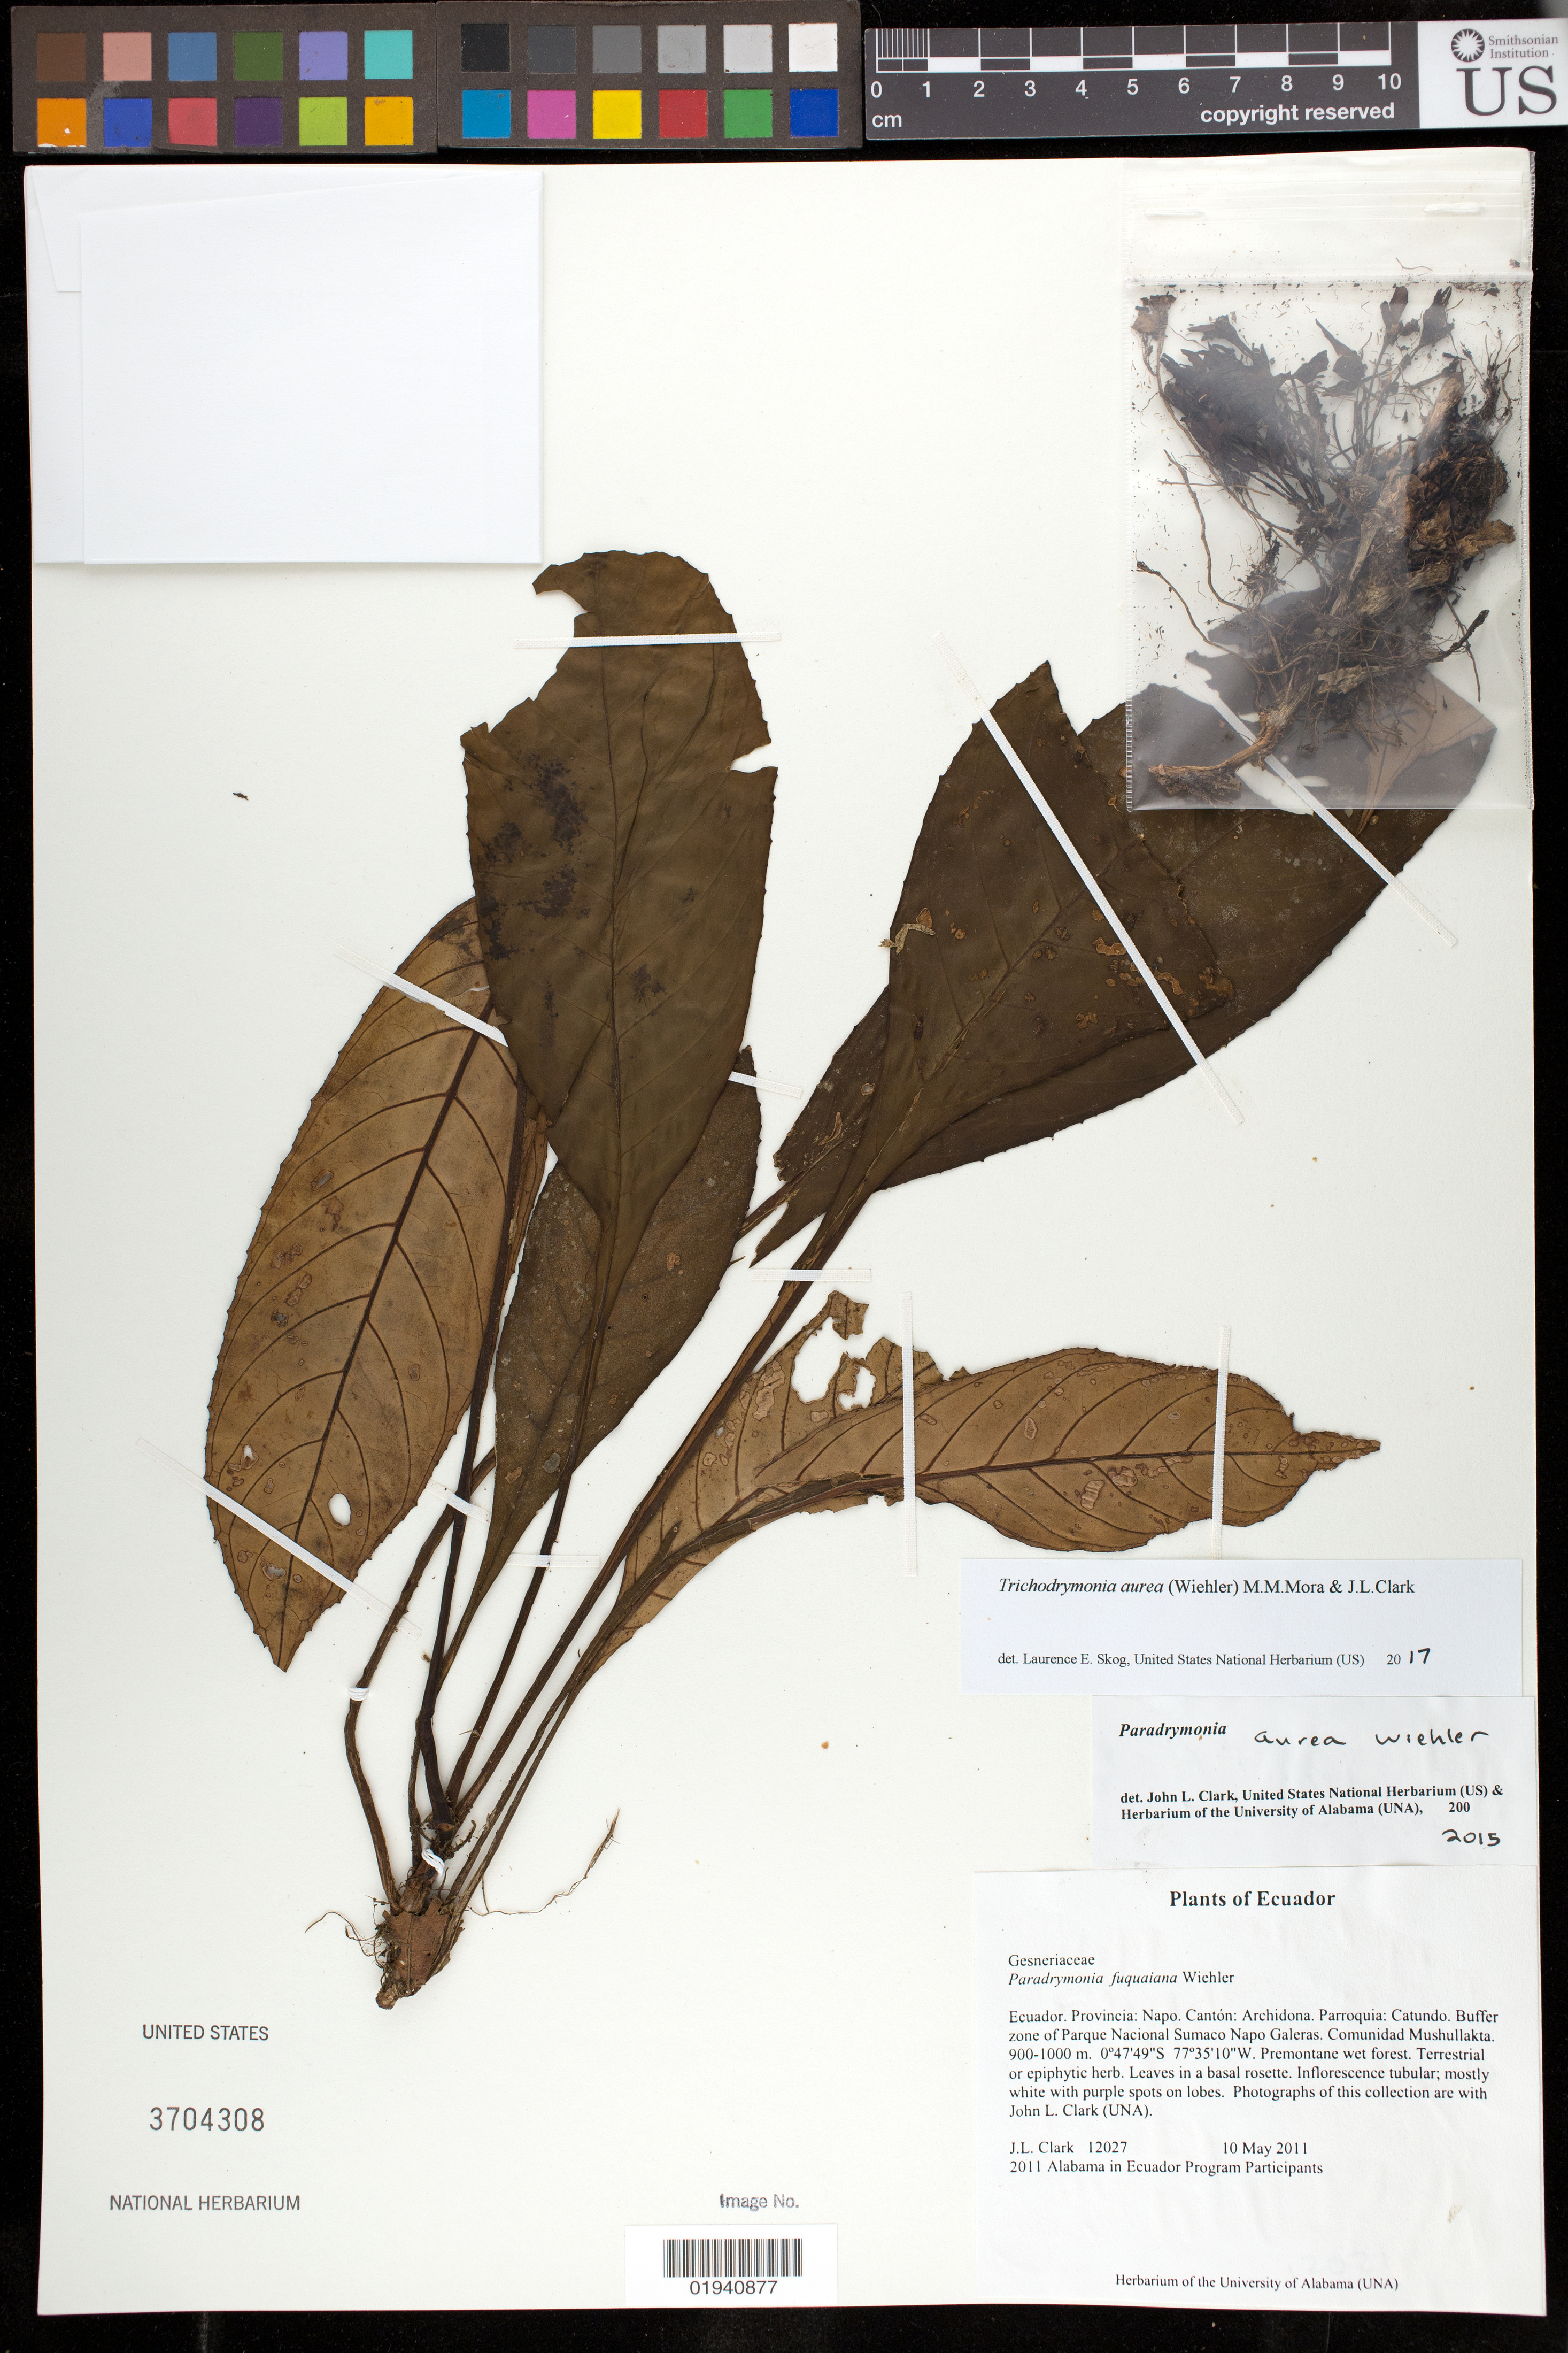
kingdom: Plantae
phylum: Tracheophyta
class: Magnoliopsida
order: Lamiales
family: Gesneriaceae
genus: Trichodrymonia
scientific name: Trichodrymonia aurea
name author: (Wiehler) M.M. Mora & J.L. Clark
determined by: Skog, Laurence E.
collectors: J. L. Clark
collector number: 12027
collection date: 2011-05-10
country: Ecuador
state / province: Napo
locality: Canton Archidona, Parroquia Catundo, Buffer zone of Parque National Sumaco Napo Galeras. Communidad Mushullakta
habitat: Premontane wet forest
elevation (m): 900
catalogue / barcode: US 3704308